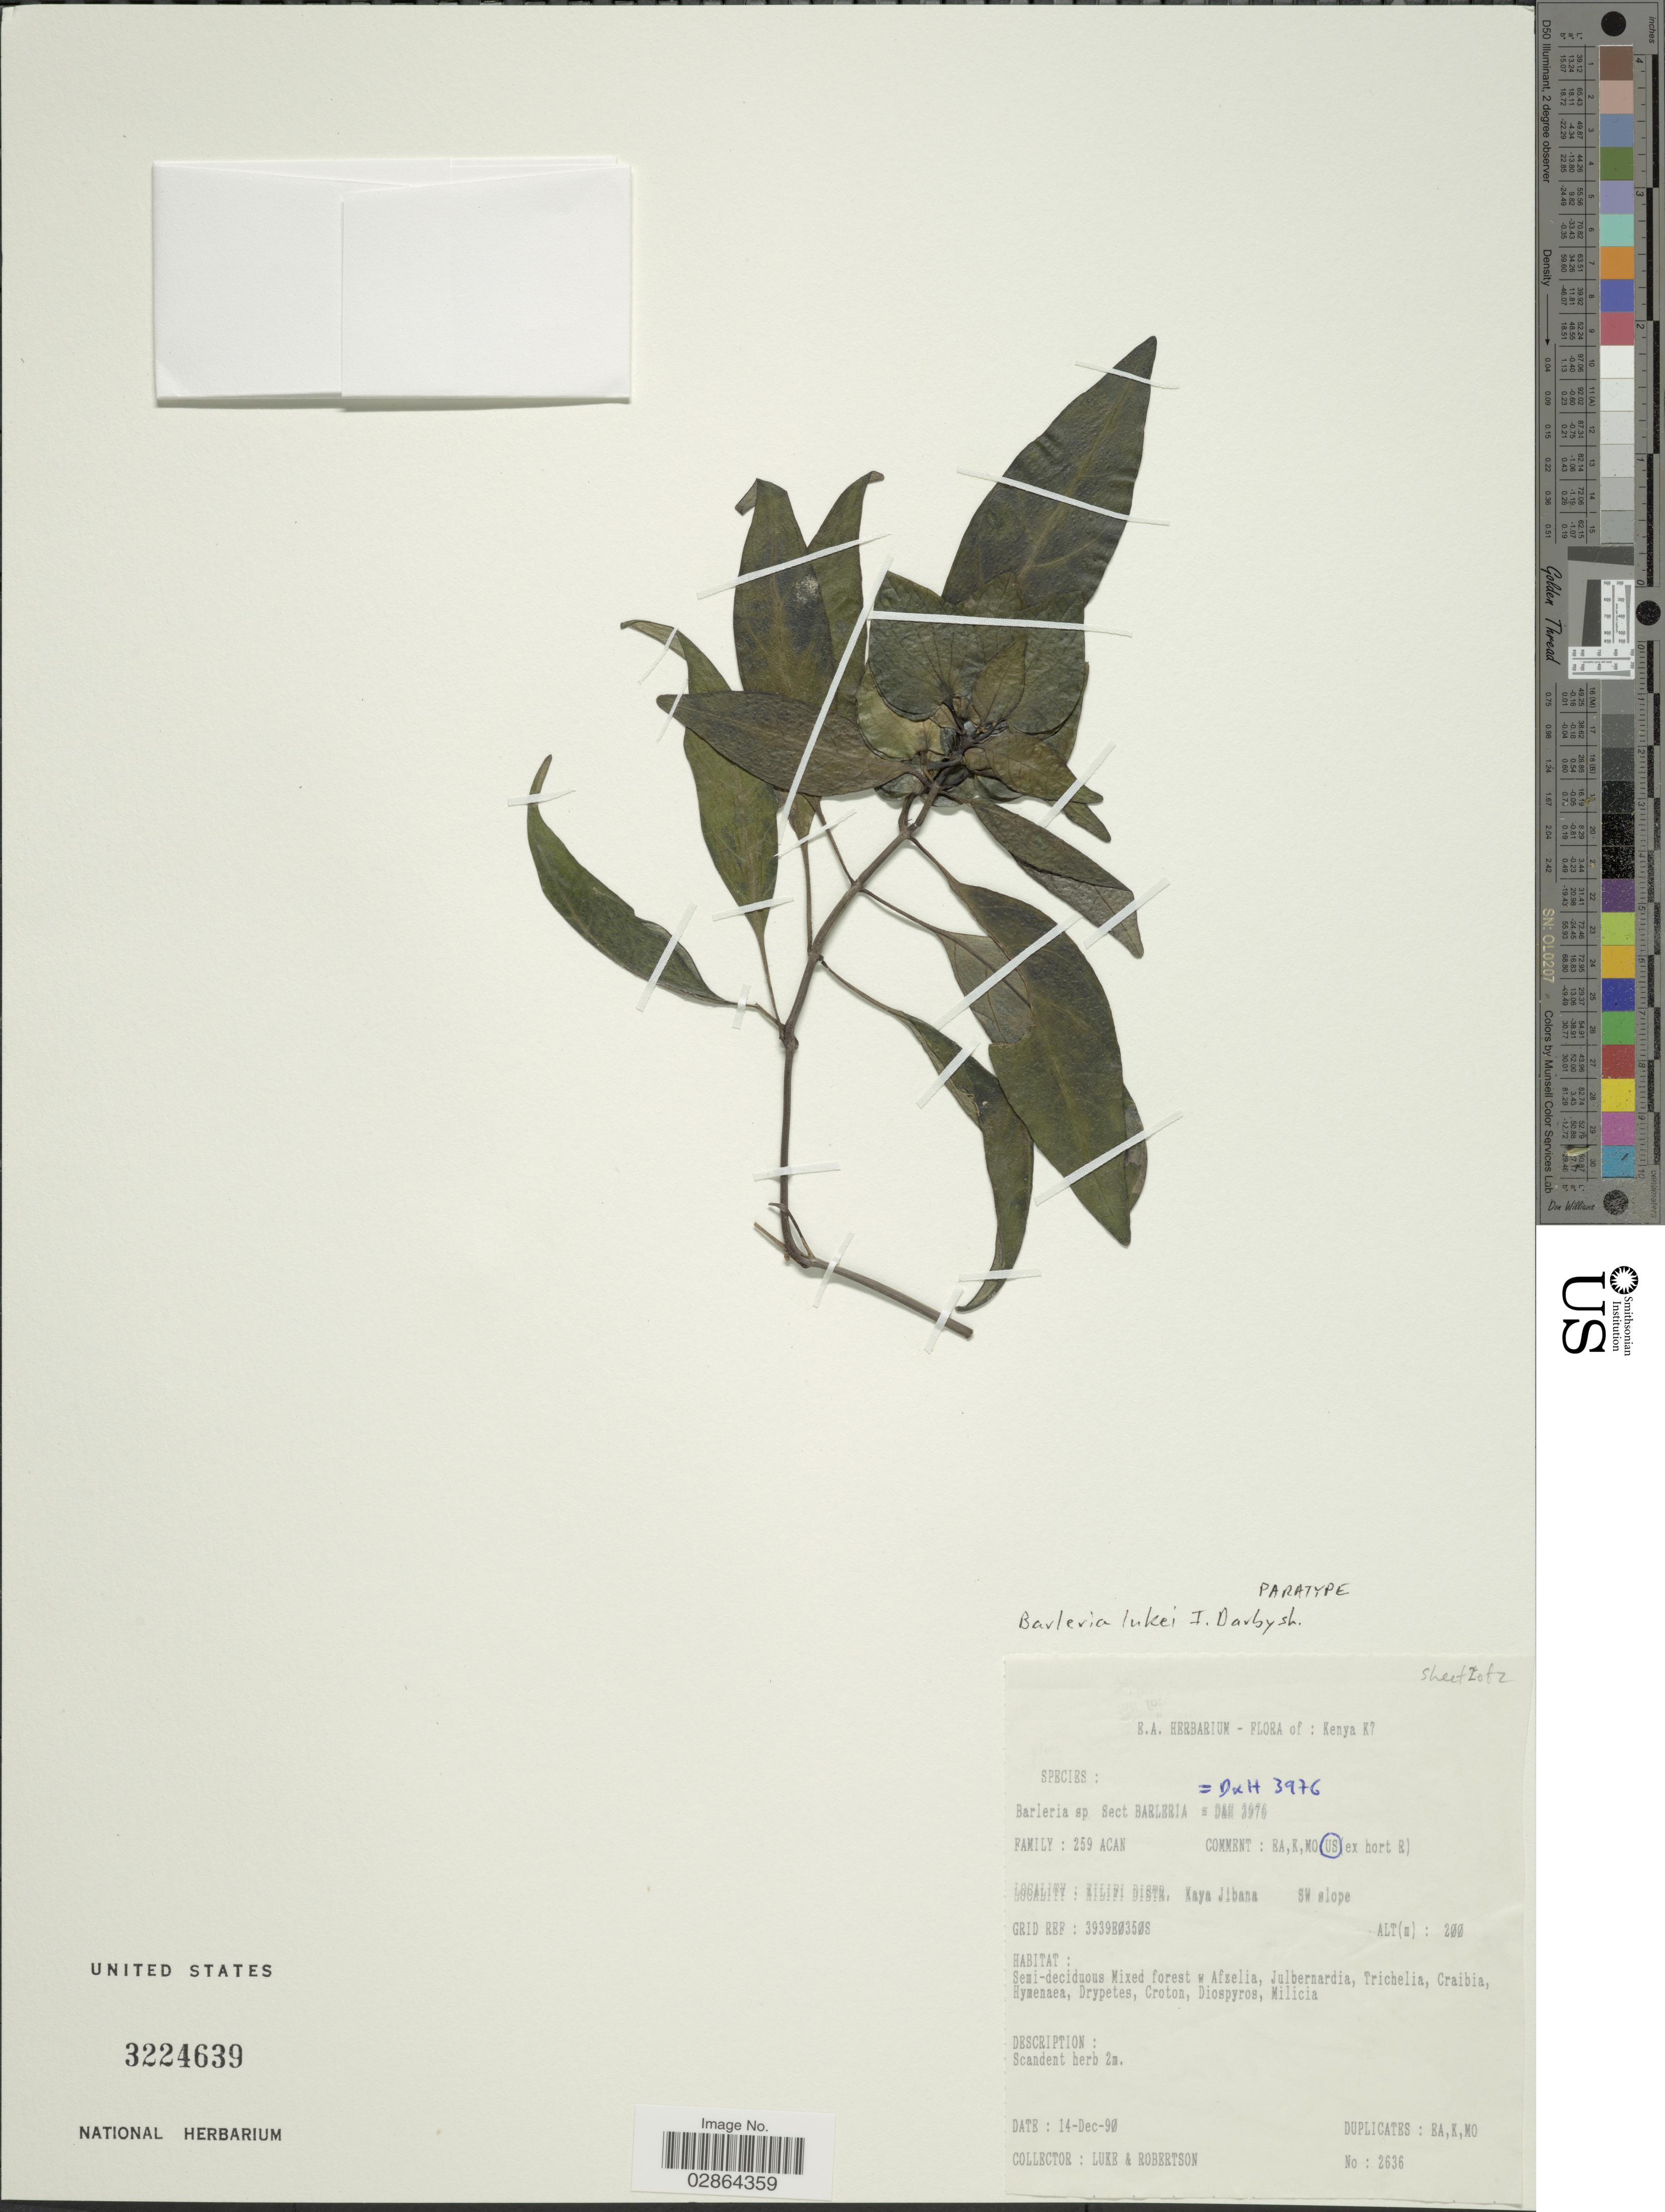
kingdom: Plantae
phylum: Tracheophyta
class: Magnoliopsida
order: Lamiales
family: Acanthaceae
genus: Barleria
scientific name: Barleria lukei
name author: I. Darbysh.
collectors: -. Luke & -. Robertson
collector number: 2636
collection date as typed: Transcribed d/m/y: 14/12/90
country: Kenya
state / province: Kilifi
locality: K7. Kilifi Distr. Kaya Jibana SW slope.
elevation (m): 200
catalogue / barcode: US 3224639